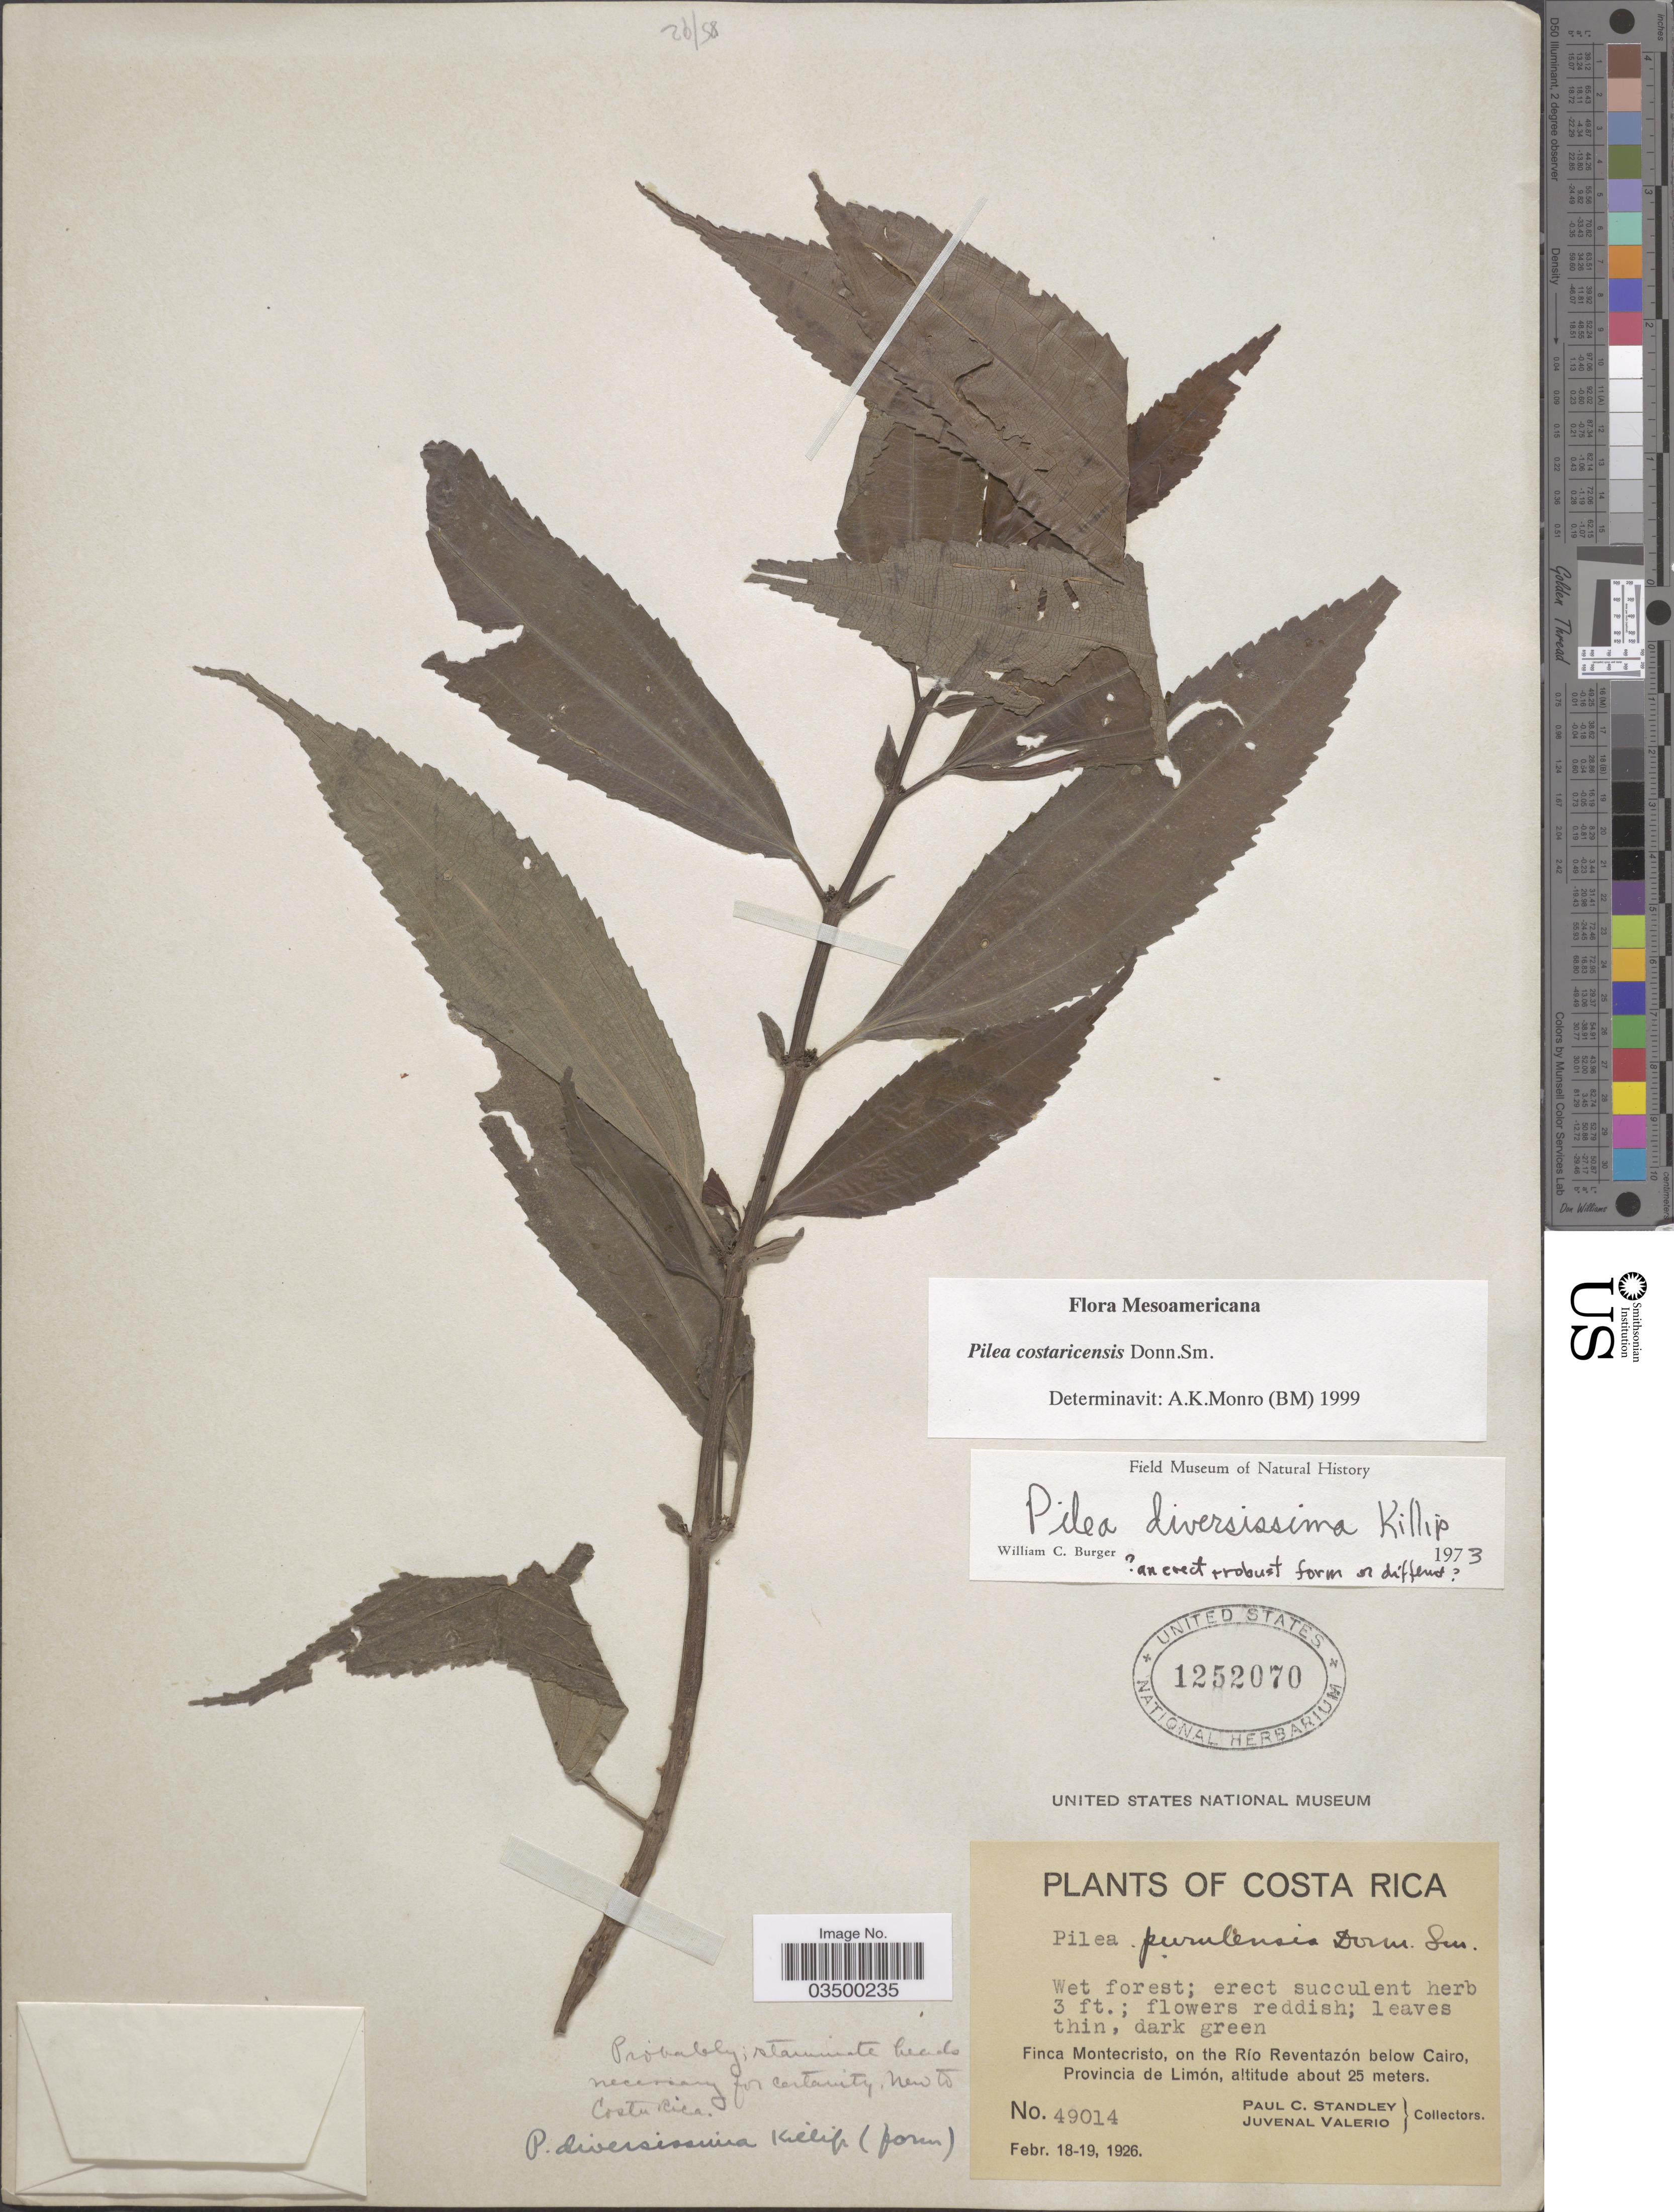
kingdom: Plantae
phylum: Tracheophyta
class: Magnoliopsida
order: Rosales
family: Urticaceae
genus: Pilea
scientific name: Pilea costaricensis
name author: Donn. Sm.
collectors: P. C. Standley & J. Valerio R.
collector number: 49014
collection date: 1926-02-18/1926-02-19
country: Costa Rica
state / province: Limón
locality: Finca Montecristo, on the Río Reventazón below Cairo.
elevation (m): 25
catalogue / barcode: US 1252070